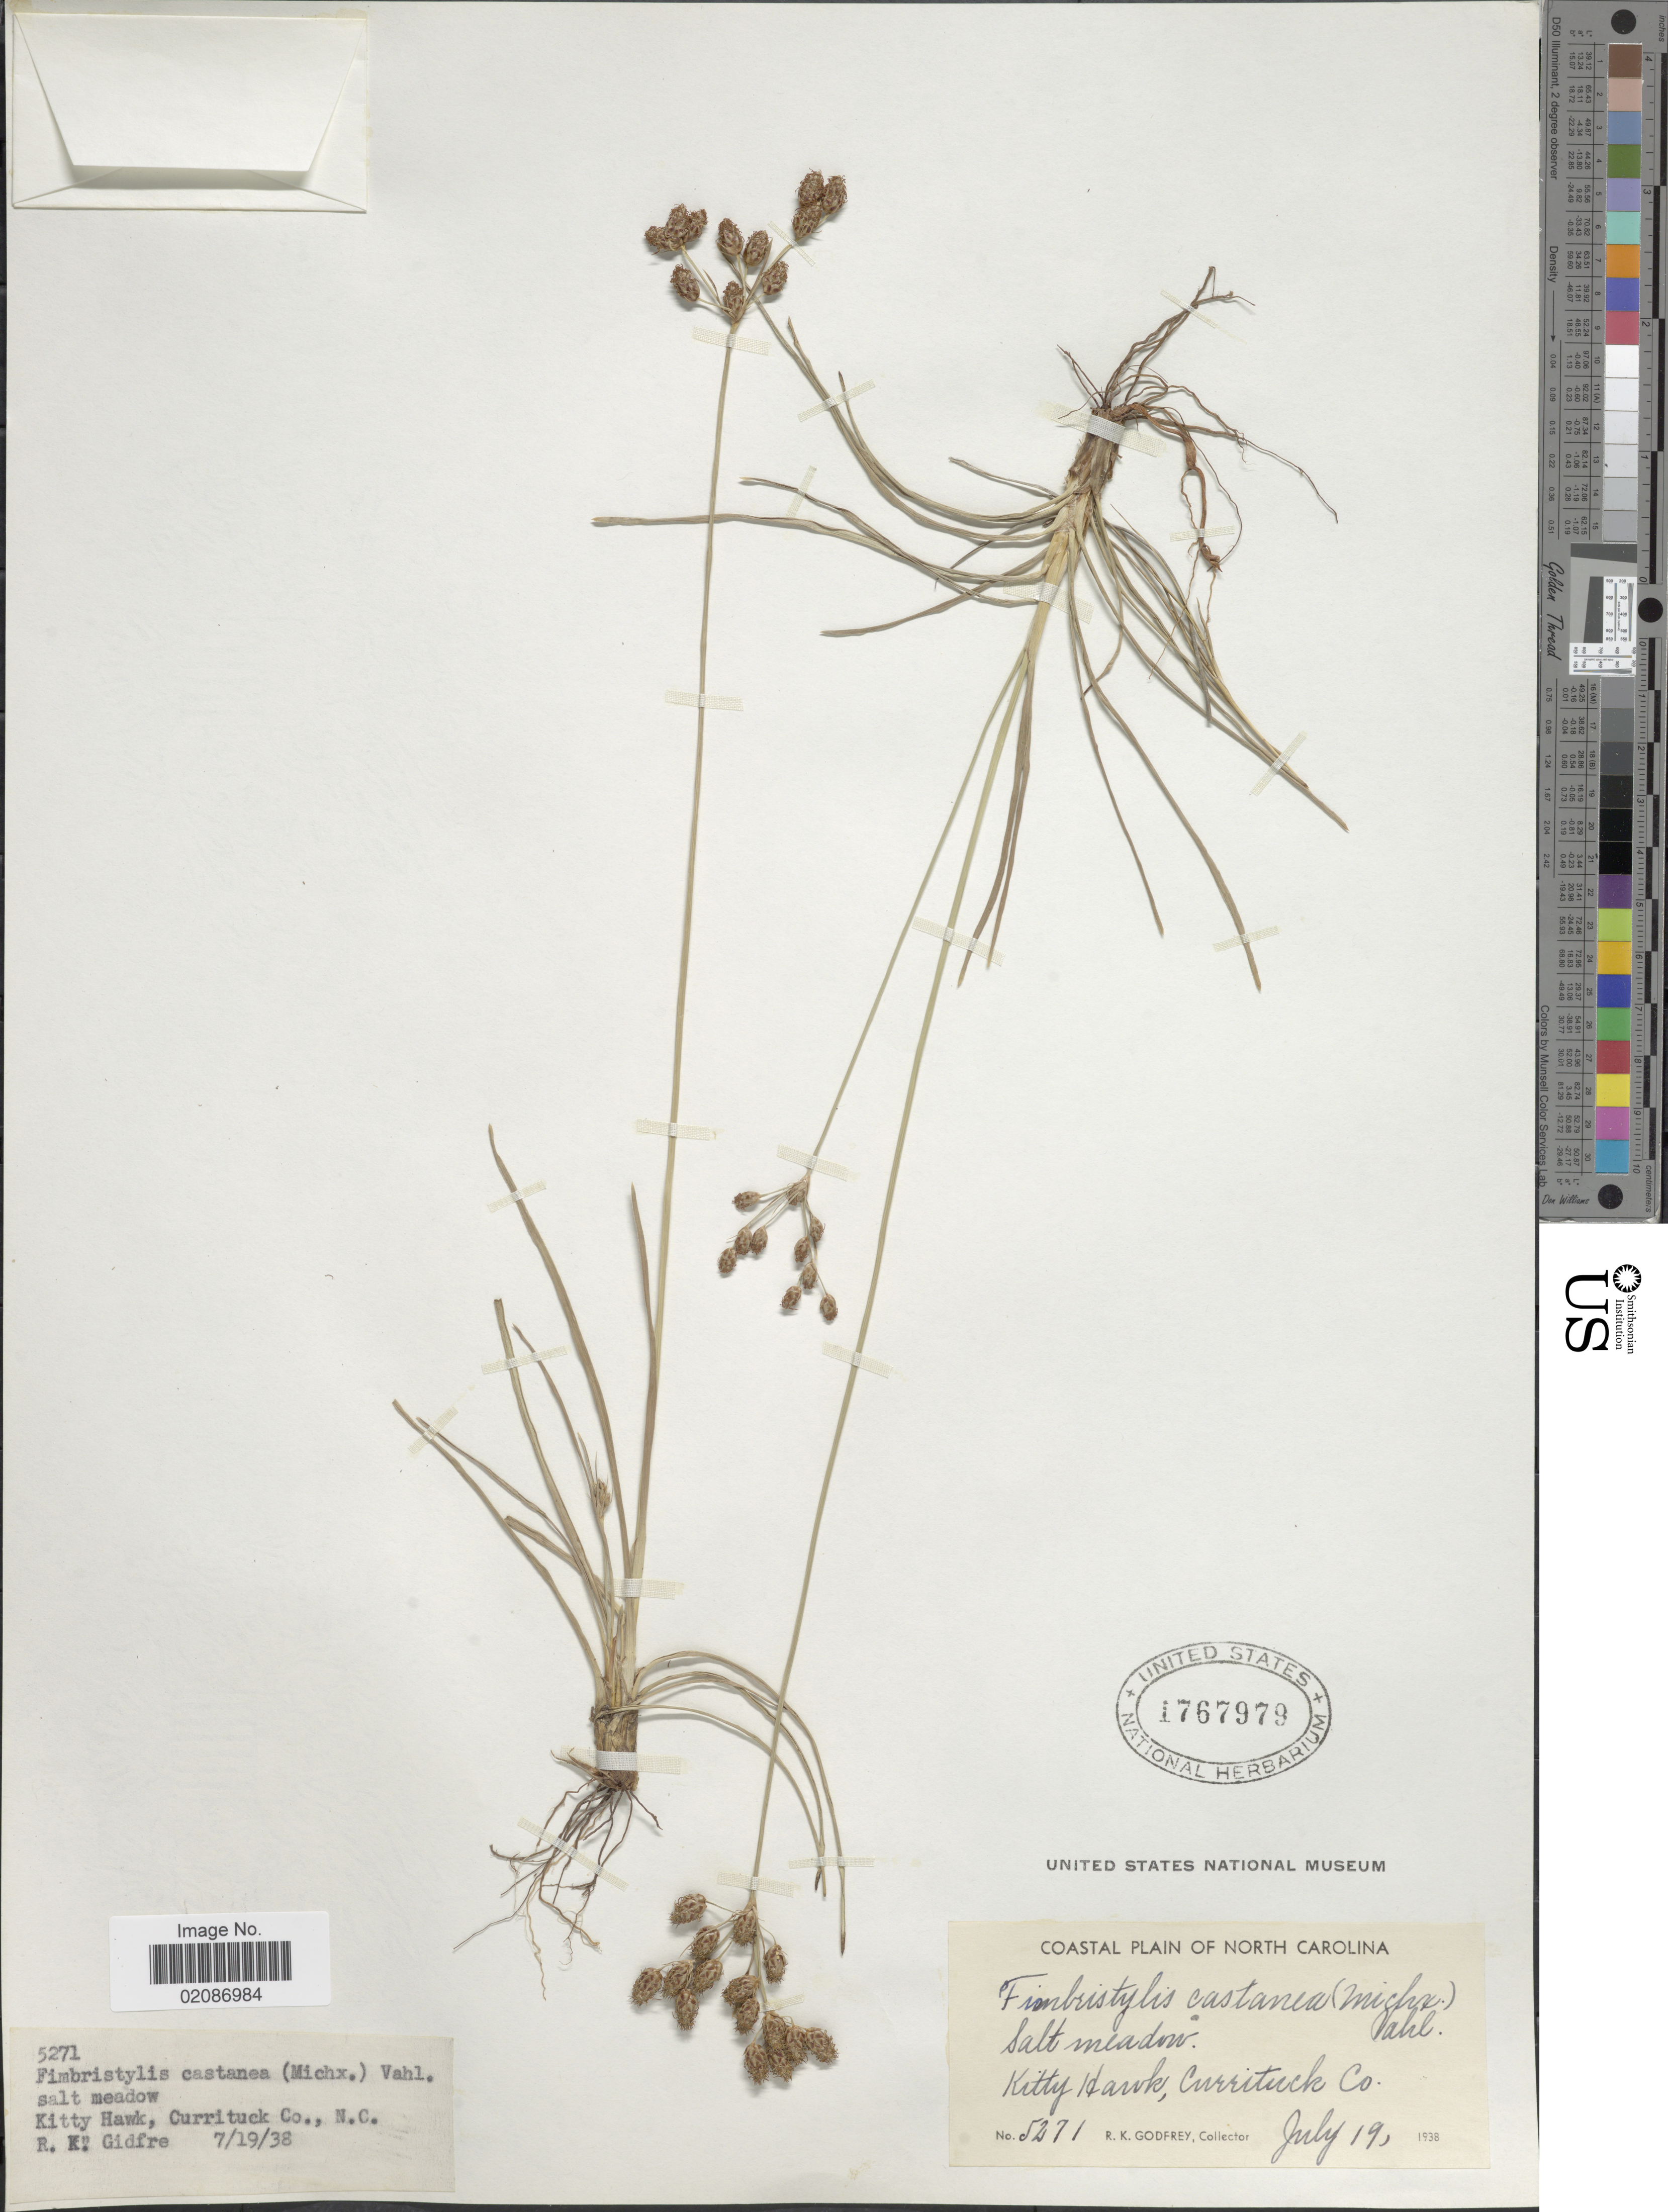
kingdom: Plantae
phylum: Tracheophyta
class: Liliopsida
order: Poales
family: Cyperaceae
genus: Fimbristylis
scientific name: Fimbristylis castanea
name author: (Michx.) Vahl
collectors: R. K. Godfrey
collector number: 5271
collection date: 1938-07-19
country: United States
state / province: North Carolina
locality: Kitty Hawk, Currituck Co.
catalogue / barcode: US 1767979